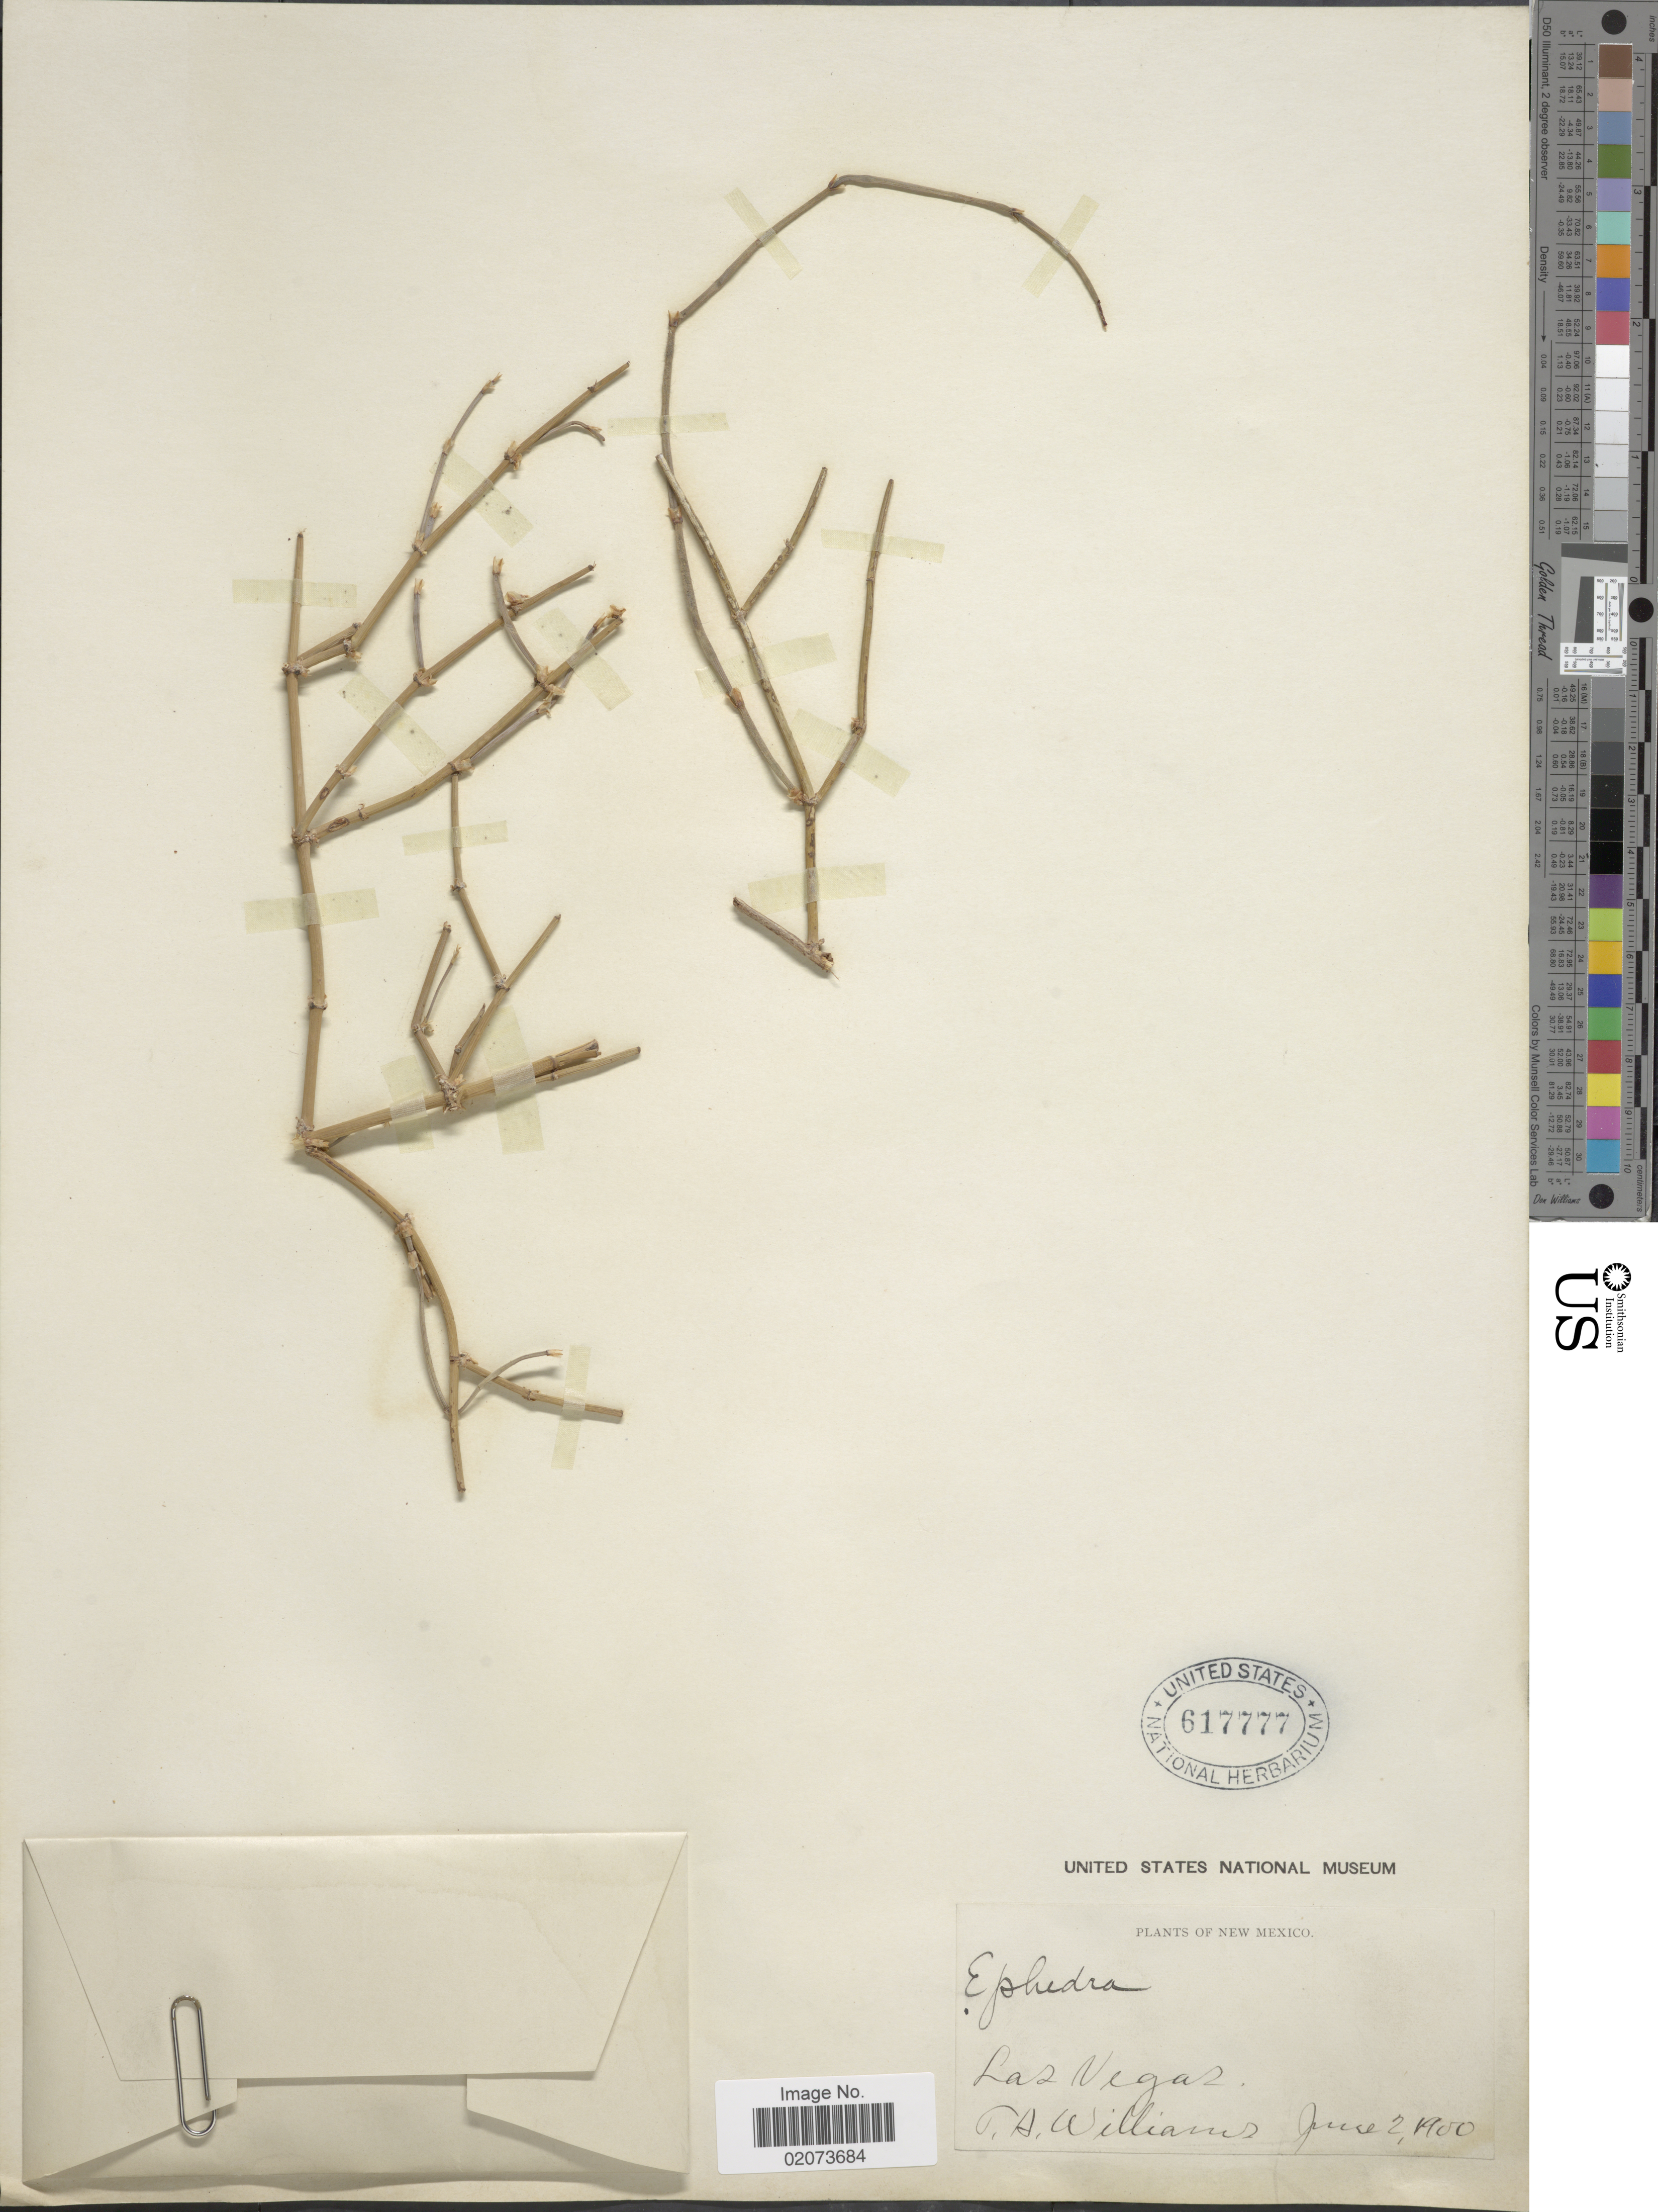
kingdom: Plantae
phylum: Tracheophyta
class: Gnetopsida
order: Ephedrales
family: Ephedraceae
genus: Ephedra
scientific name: Ephedra sp.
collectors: T. A. Williams (herbarium)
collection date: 1900-06-02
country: United States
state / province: New Mexico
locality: Las Vegas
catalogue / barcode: US 617777